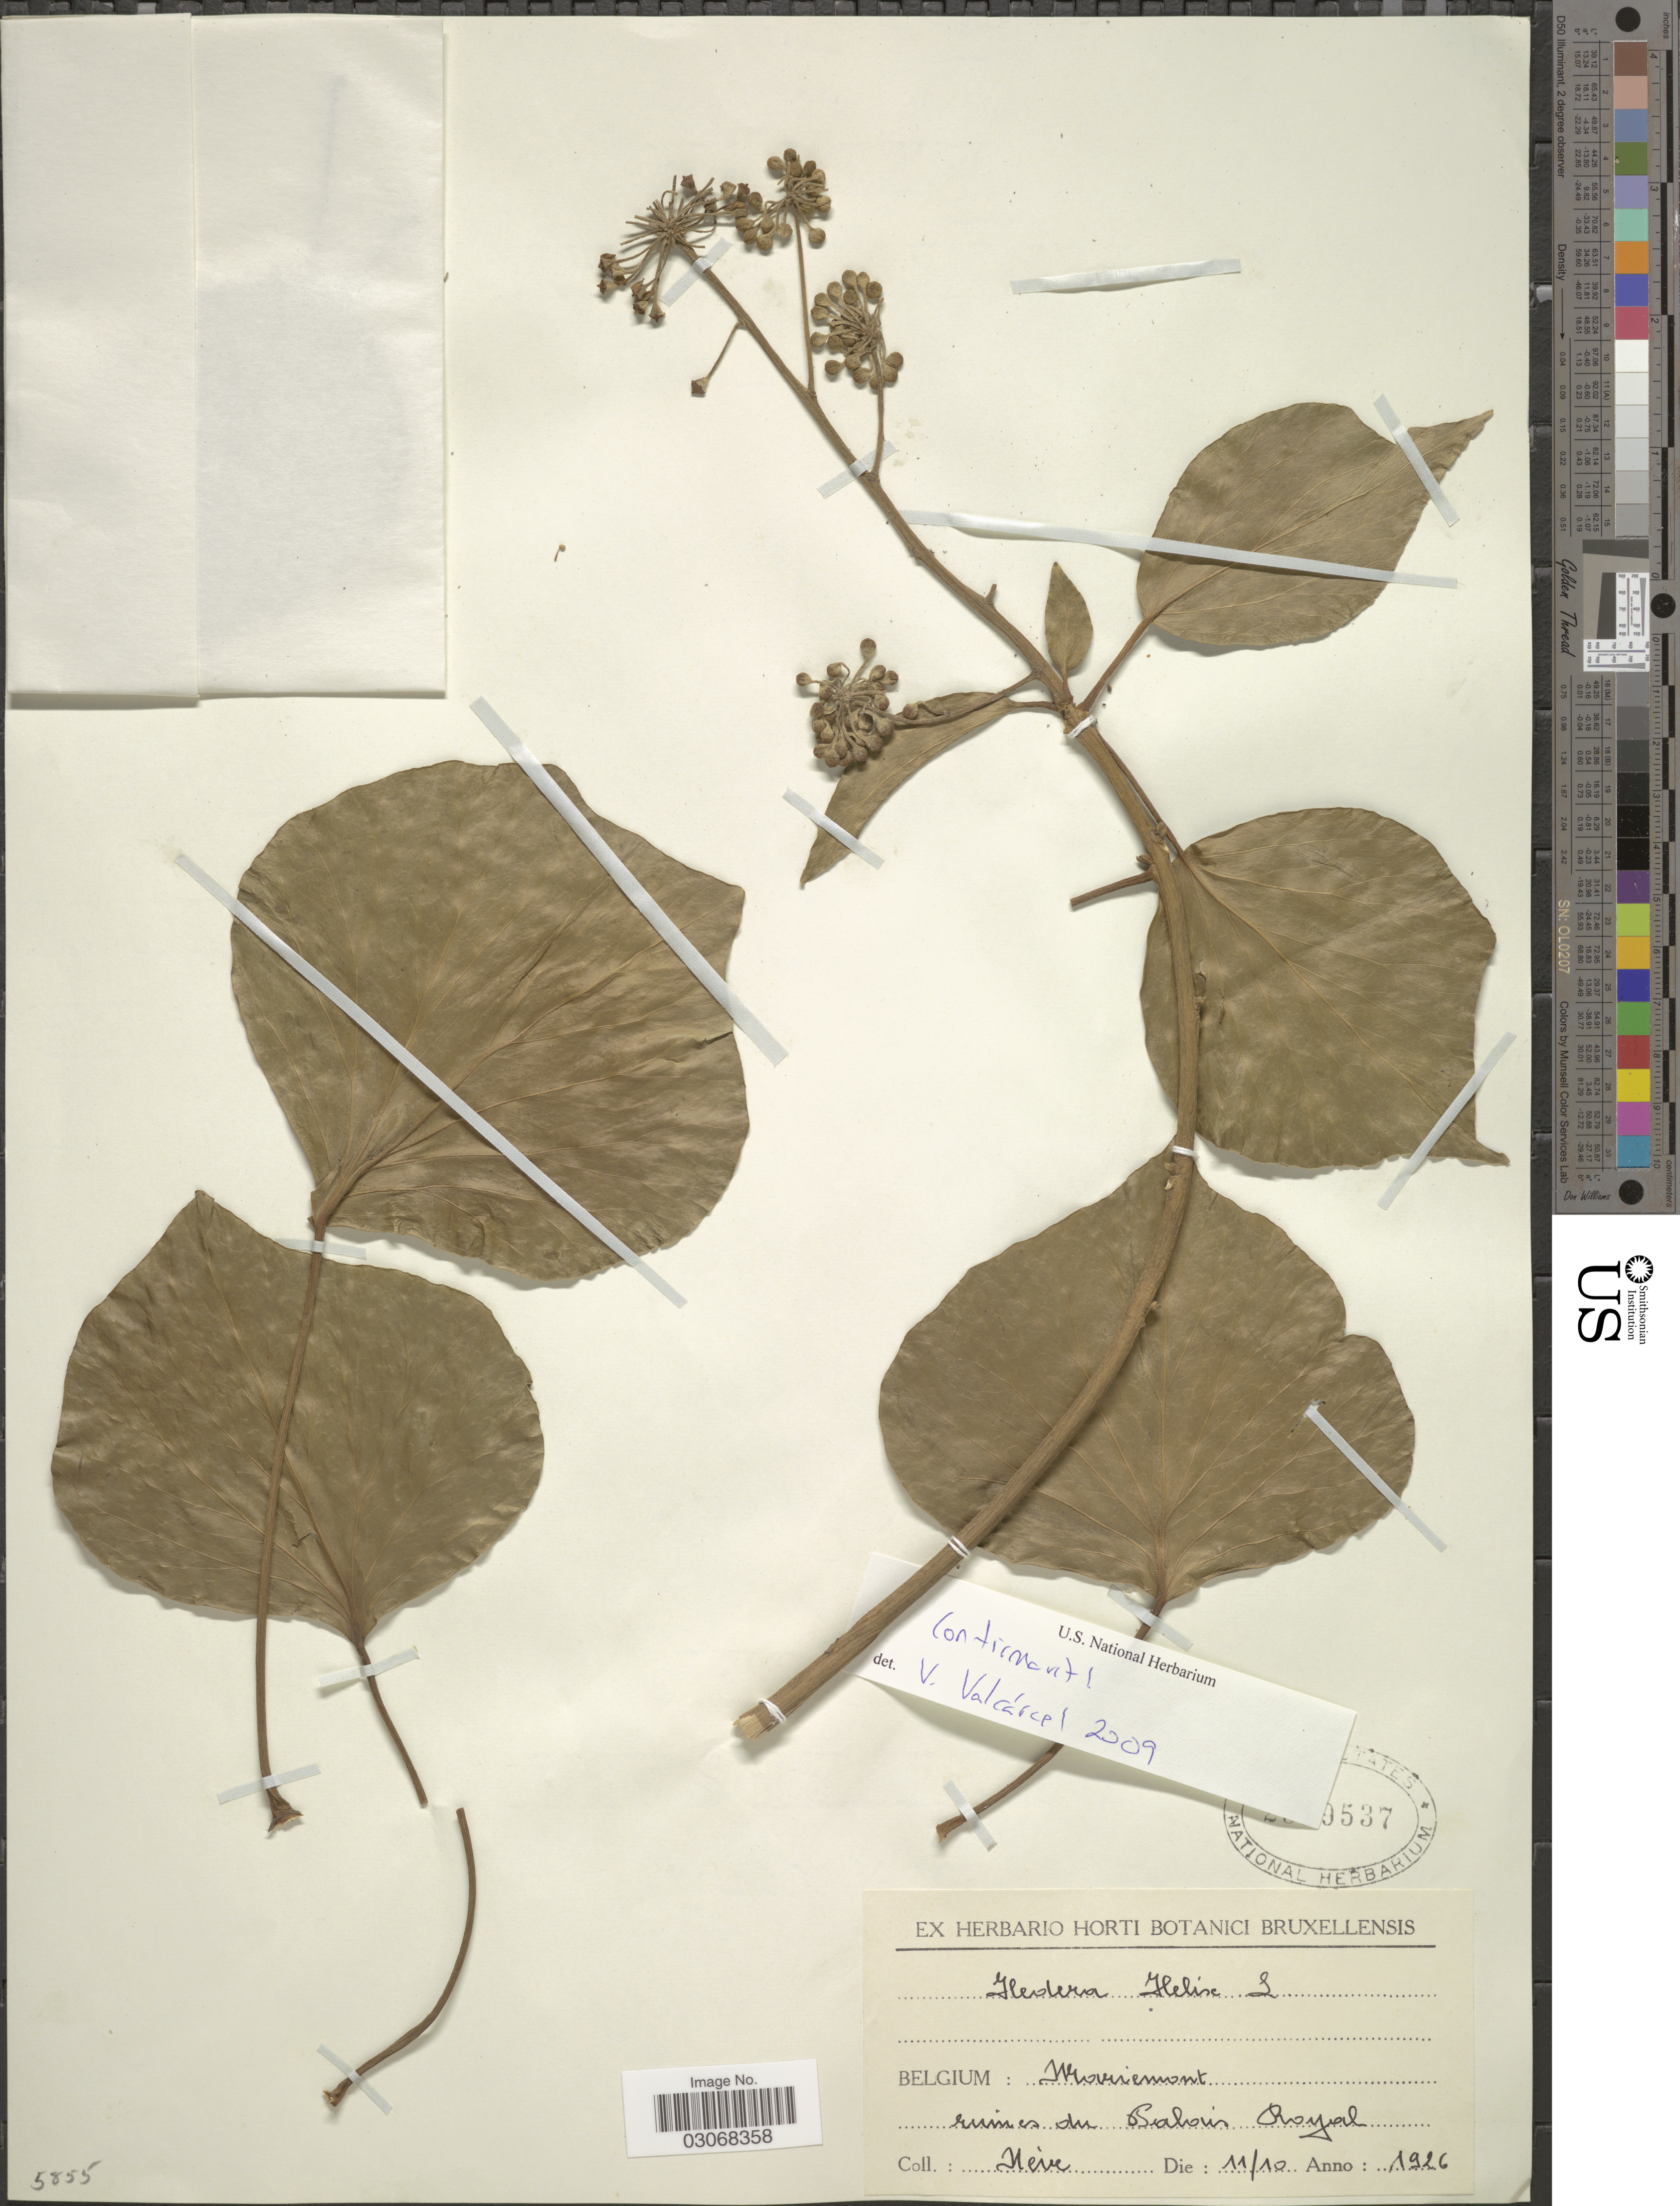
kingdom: Plantae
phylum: Tracheophyta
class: Magnoliopsida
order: Apiales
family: Araliaceae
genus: Hedera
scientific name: Hedera helix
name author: L.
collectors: Nève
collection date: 1926-10-11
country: Belgium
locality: Mariemont, ruines du Palais Royal.